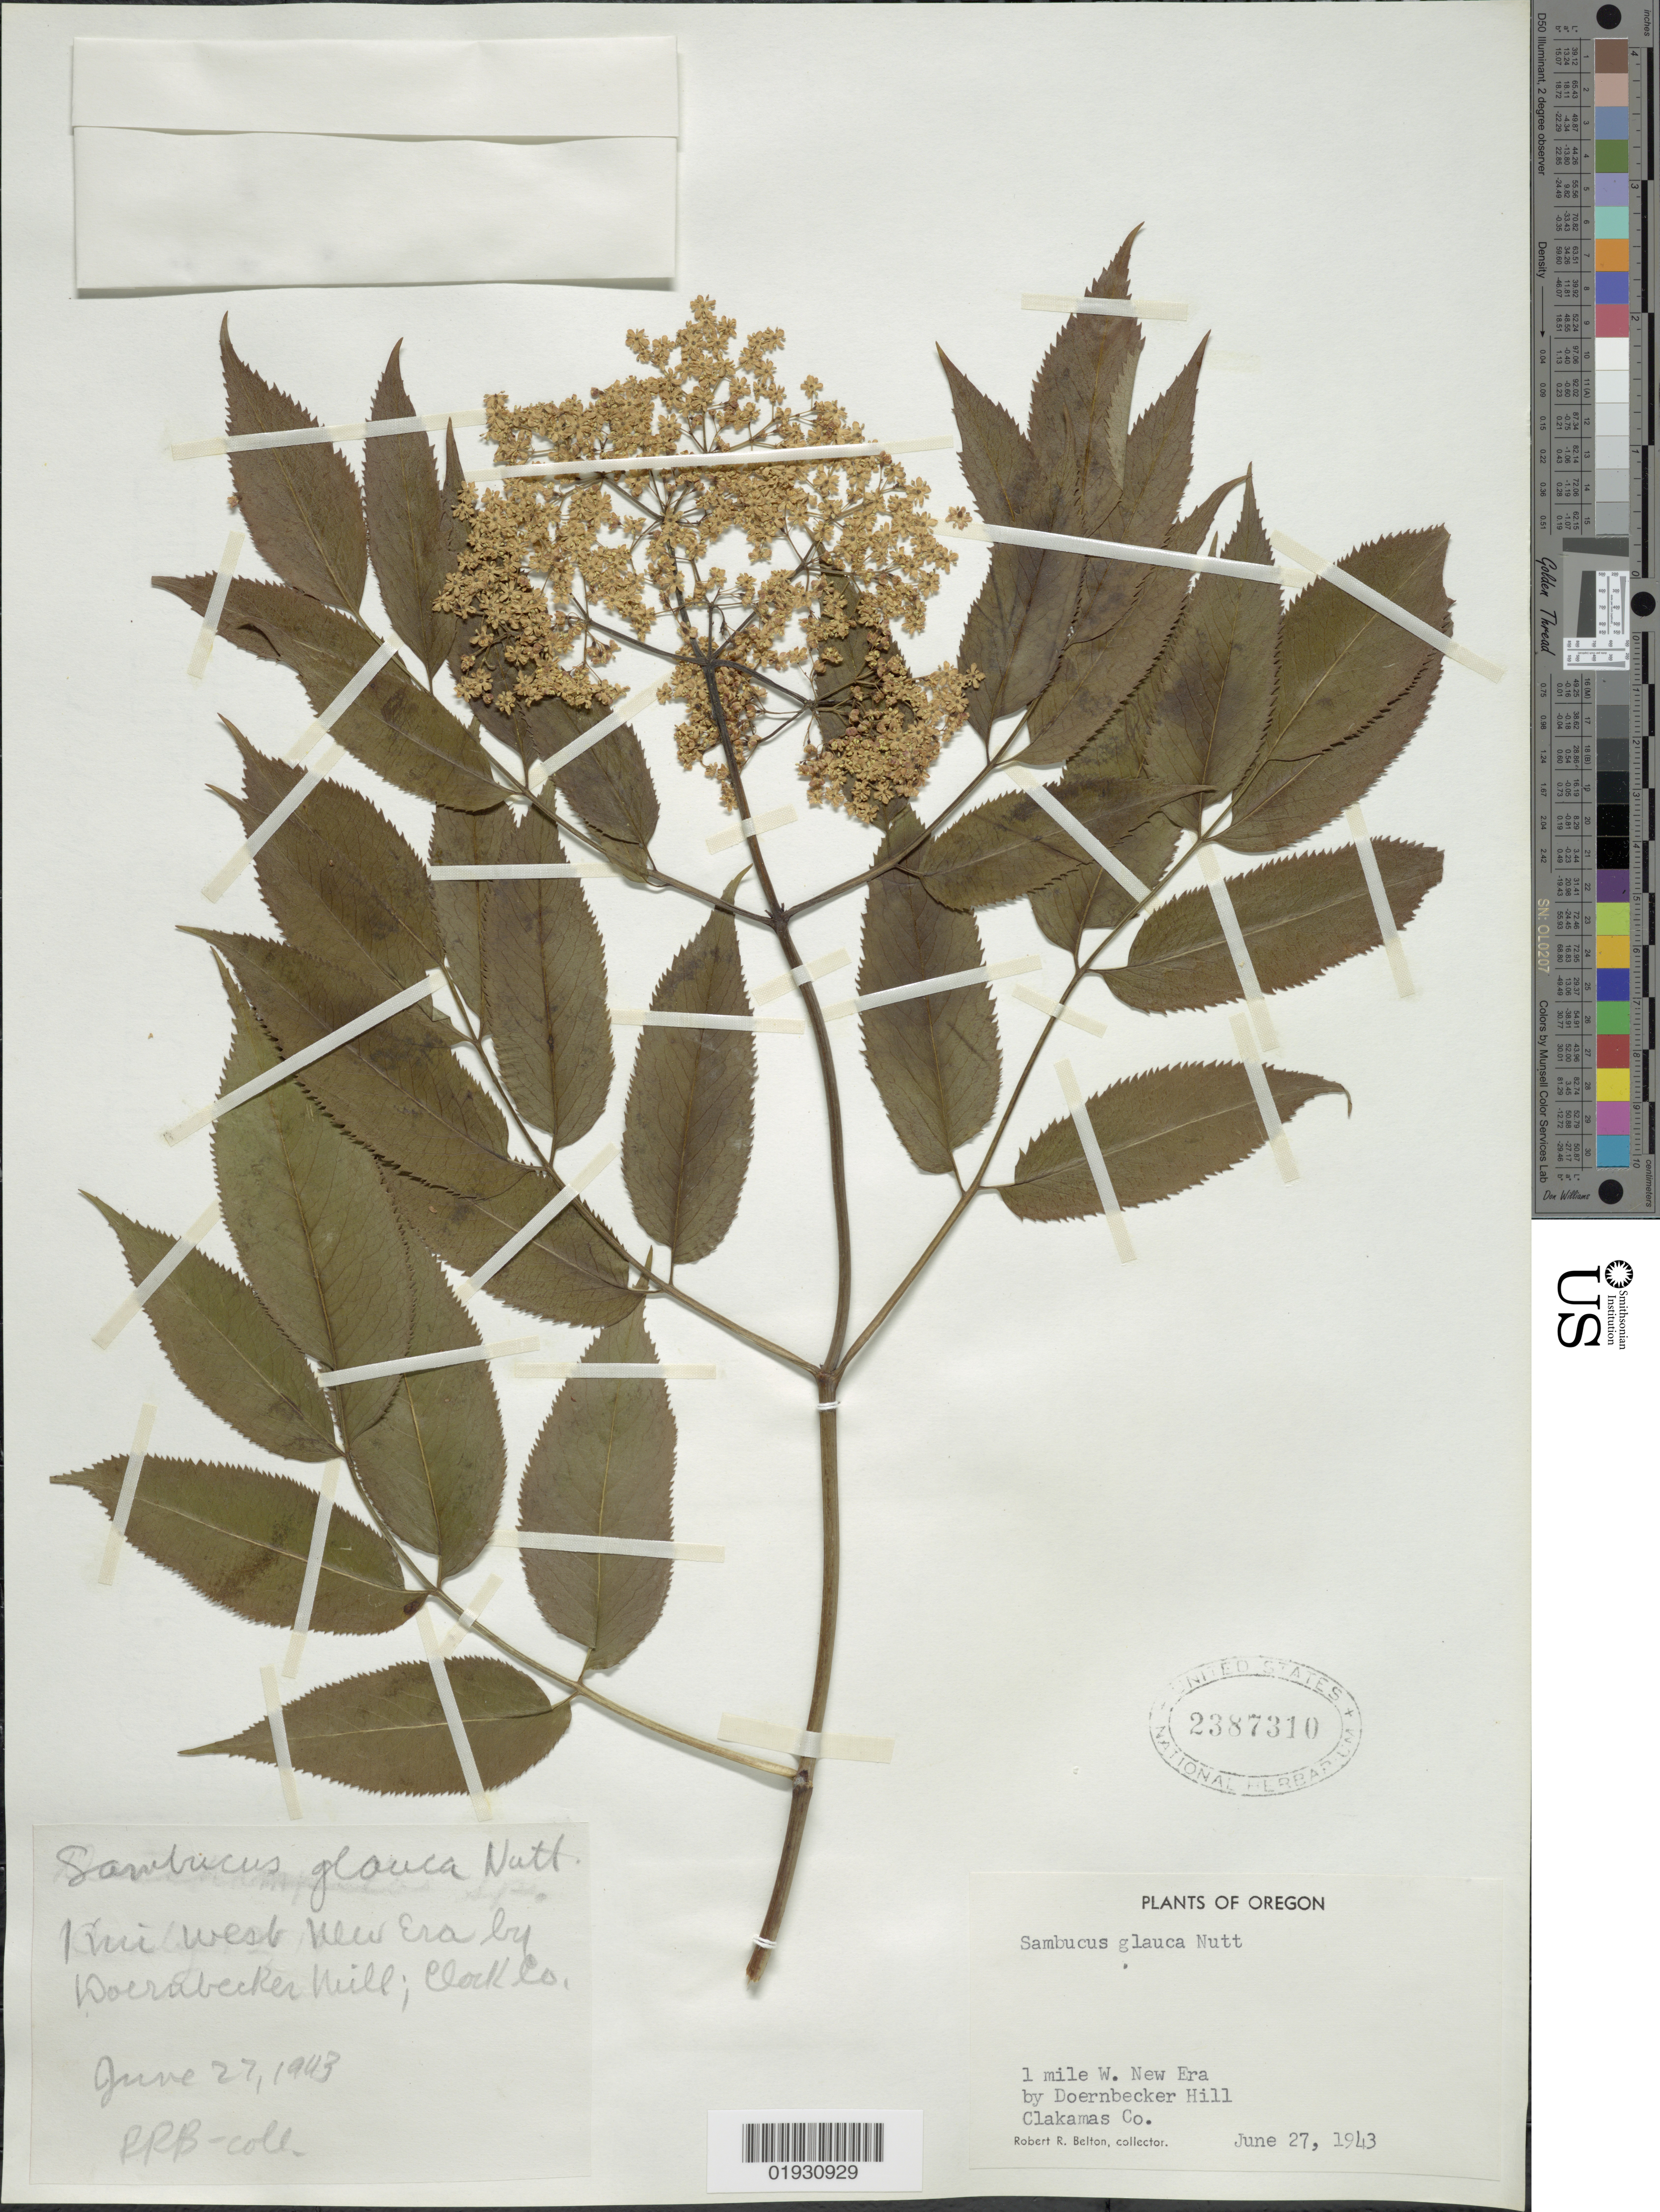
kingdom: Plantae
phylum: Tracheophyta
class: Magnoliopsida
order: Dipsacales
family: Viburnaceae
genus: Sambucus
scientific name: Sambucus glauca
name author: Nutt.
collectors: R. Belton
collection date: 1943-06-27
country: United States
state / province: Oregon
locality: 1 mile West New Era by Doernbecker Hill. Clakamas Co.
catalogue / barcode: US 2387310